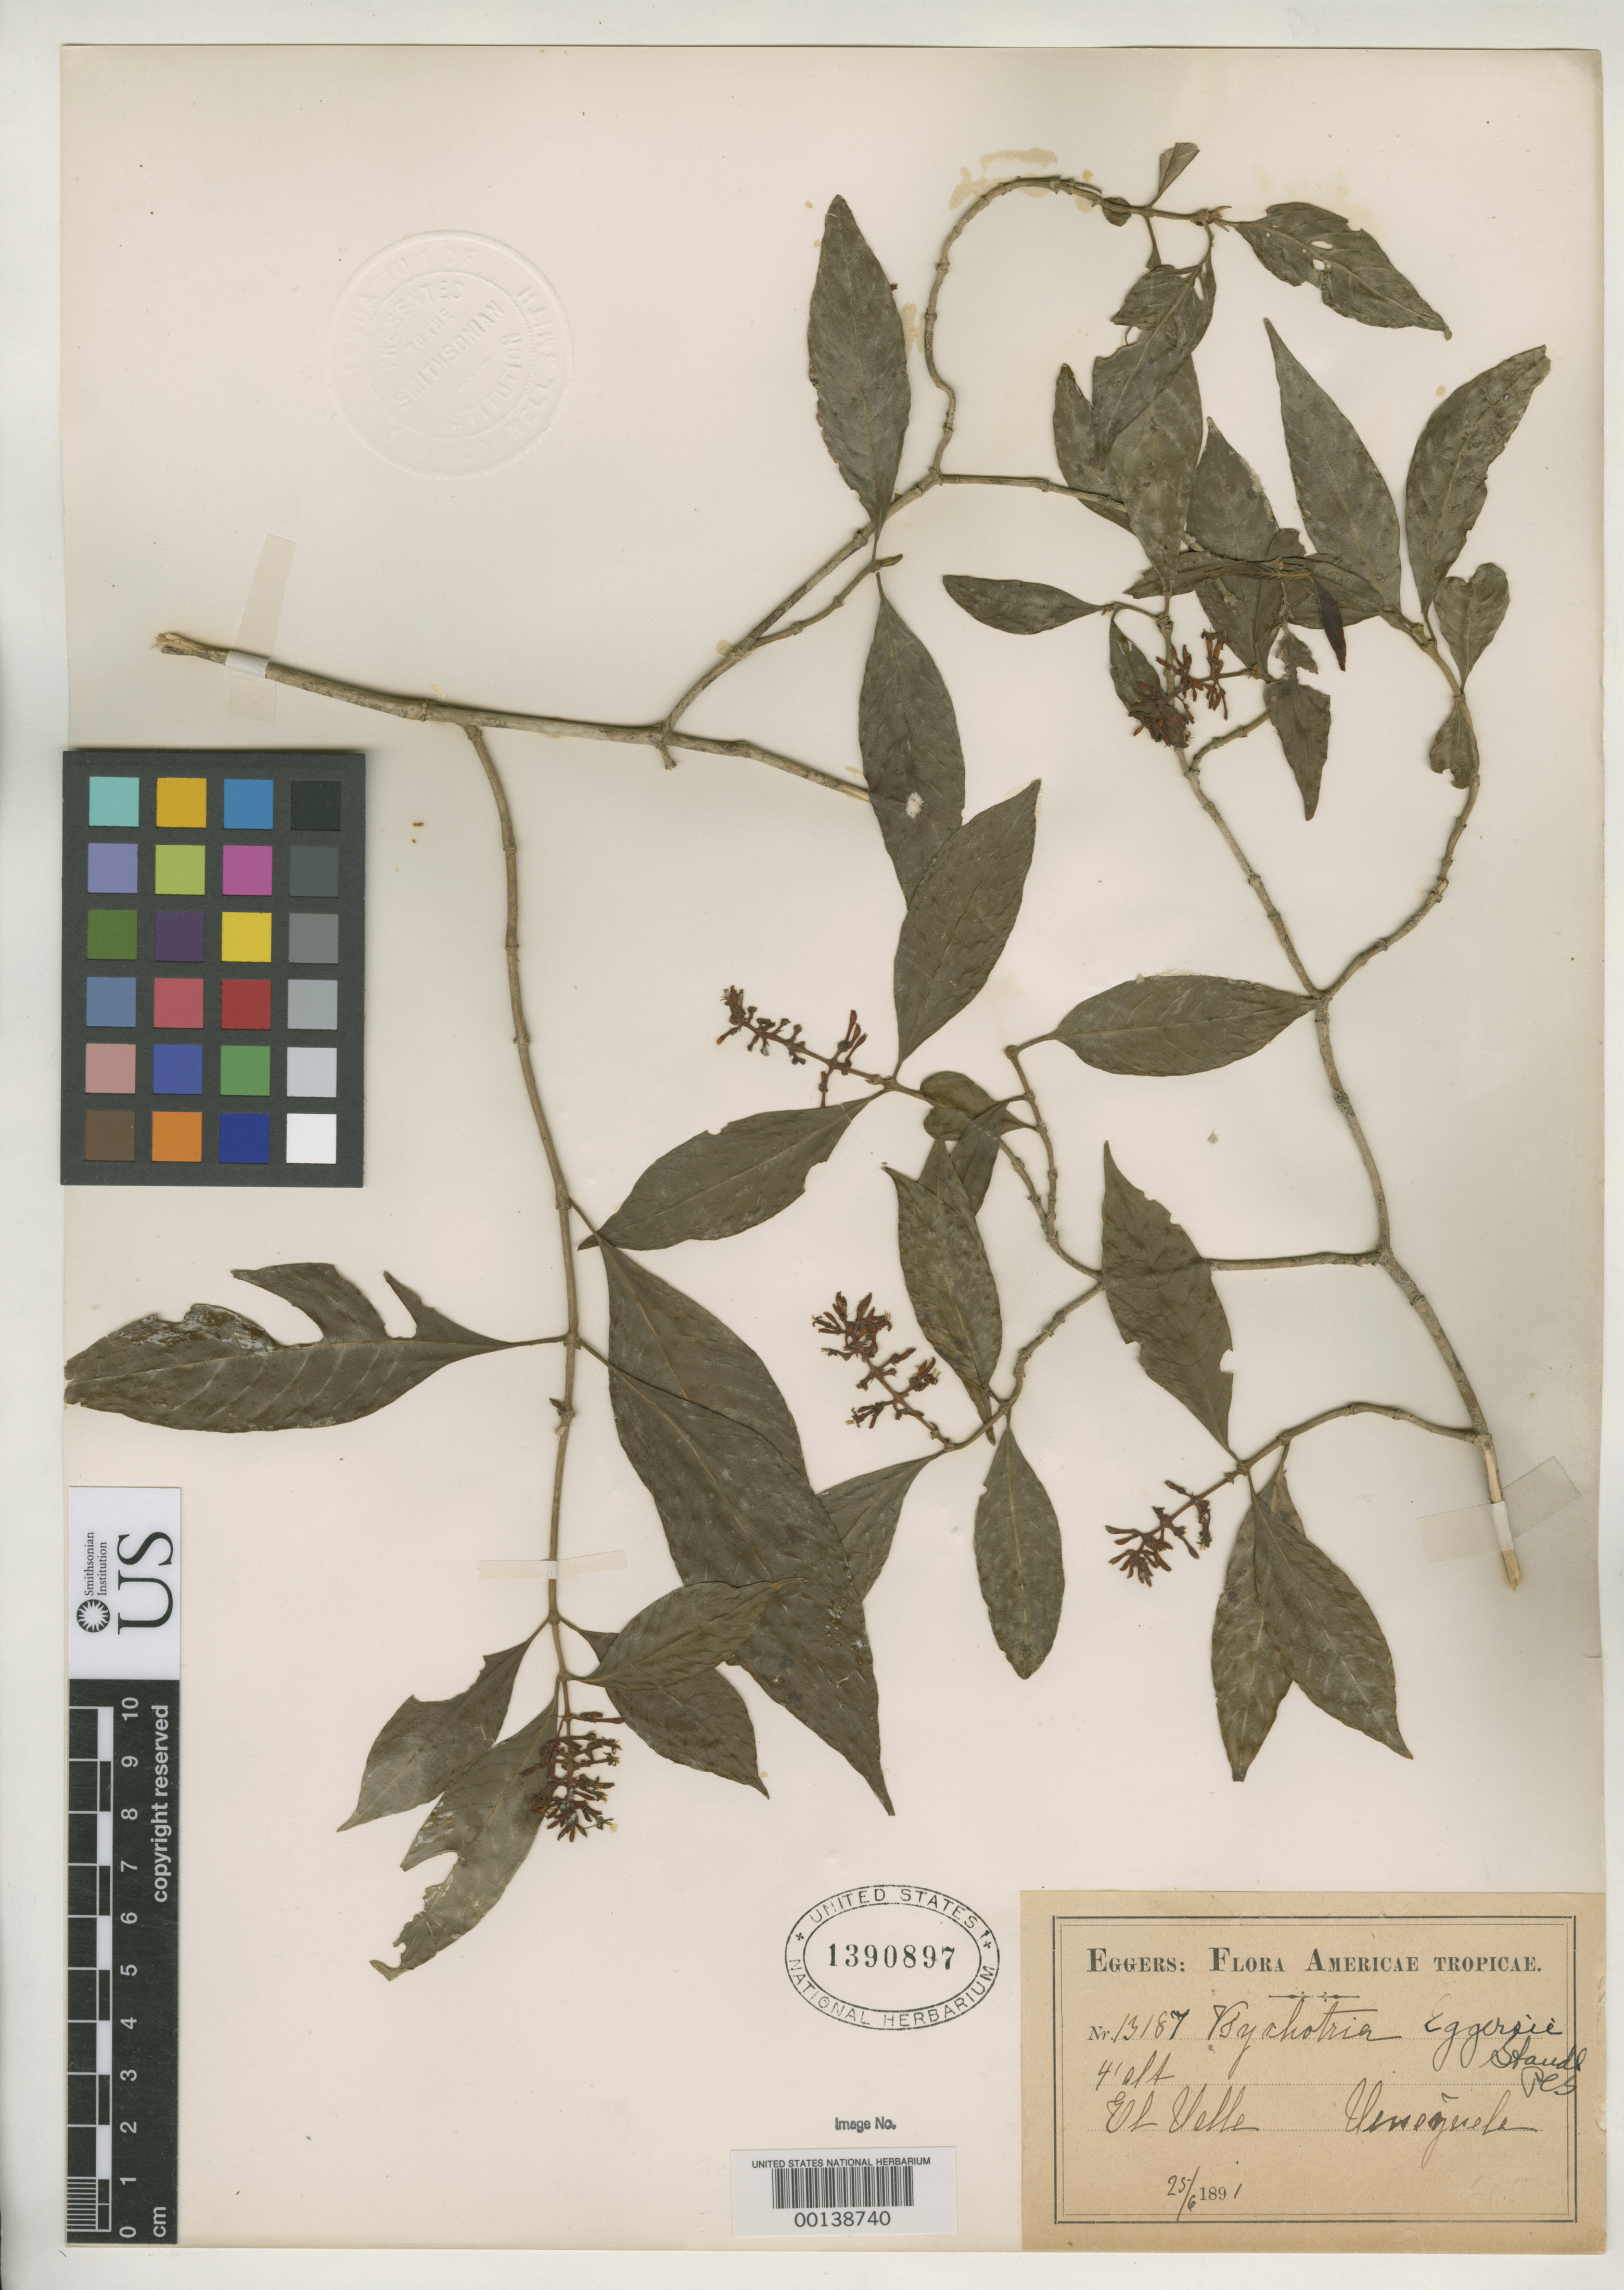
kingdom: Plantae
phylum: Tracheophyta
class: Magnoliopsida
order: Gentianales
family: Rubiaceae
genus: Psychotria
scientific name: Psychotria eggersii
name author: Standl.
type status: Isotype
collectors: H. F. A. von Eggers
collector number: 13187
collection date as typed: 25 Jun 1891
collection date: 1891-06-25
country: Venezuela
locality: El Valle.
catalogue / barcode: US 1390897